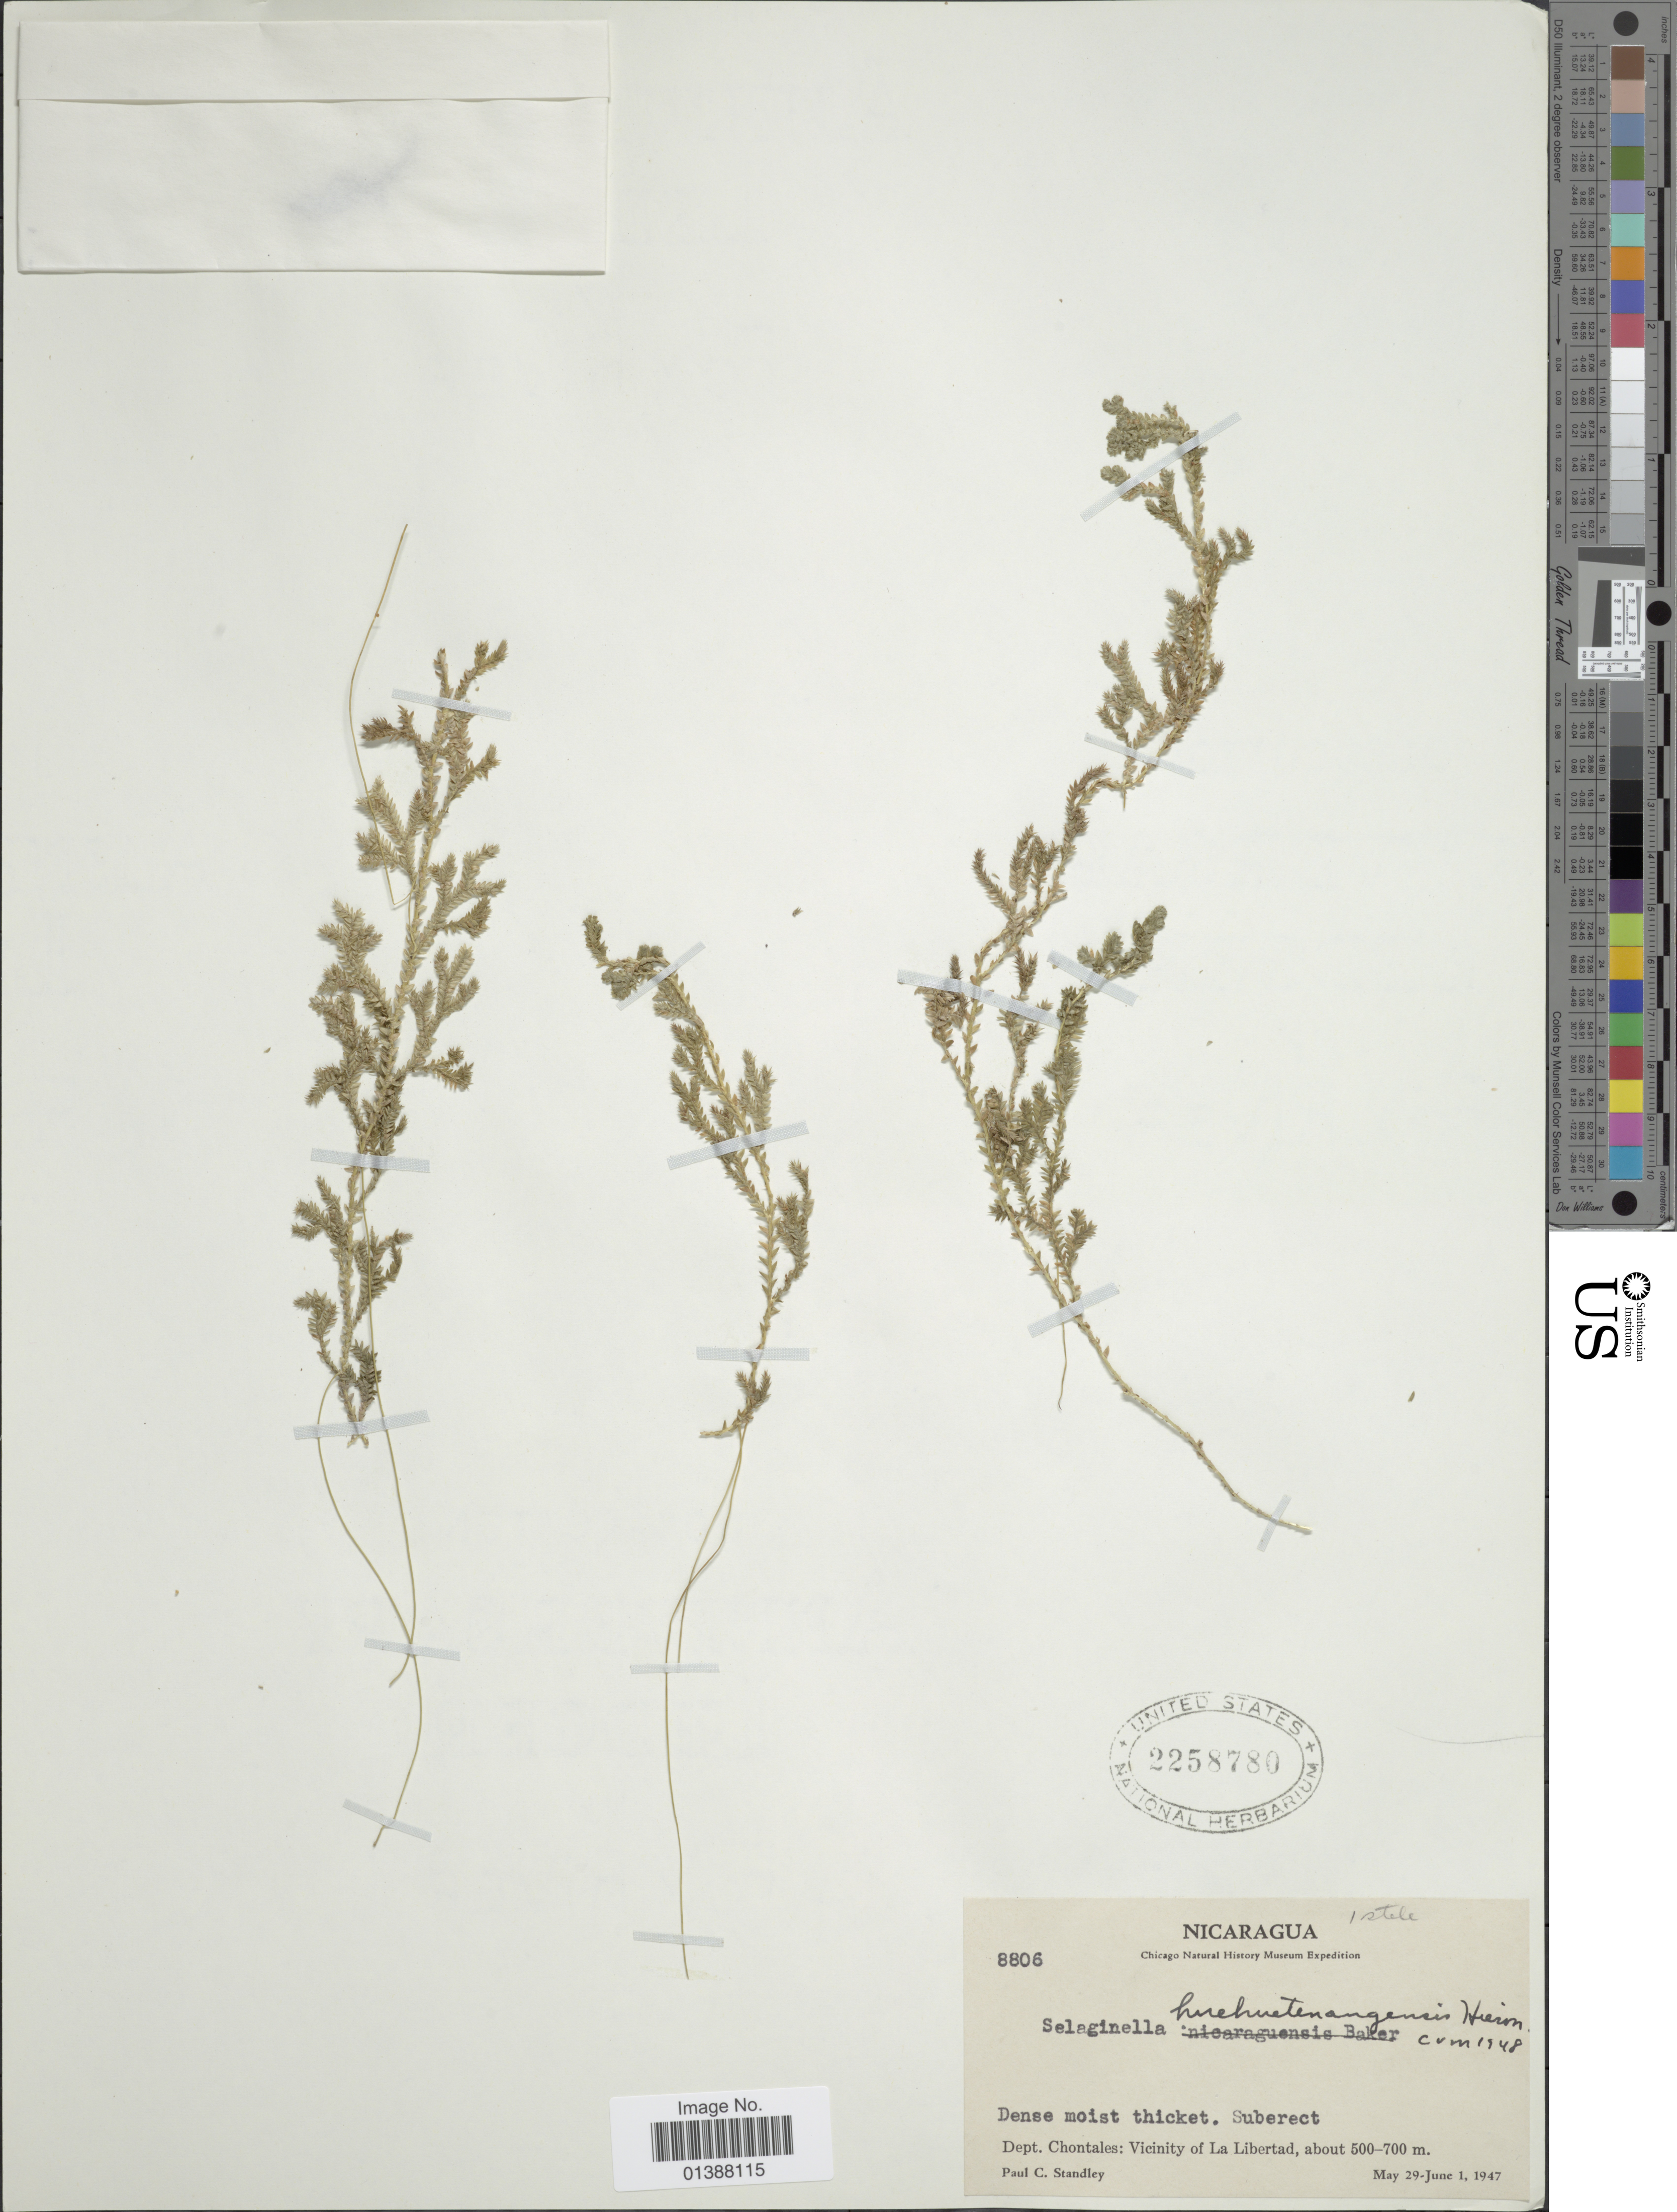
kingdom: Plantae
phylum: Tracheophyta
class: Lycopodiopsida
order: Selaginellales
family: Selaginellaceae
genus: Selaginella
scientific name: Selaginella huehuetenangensis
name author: Hieron.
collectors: P. C. Standley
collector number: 8806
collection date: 1947-05-29/1947-06-01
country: Nicaragua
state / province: Chontales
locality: Dept. Chontales: Vicinity of La Libertad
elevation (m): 500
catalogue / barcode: US 2258780